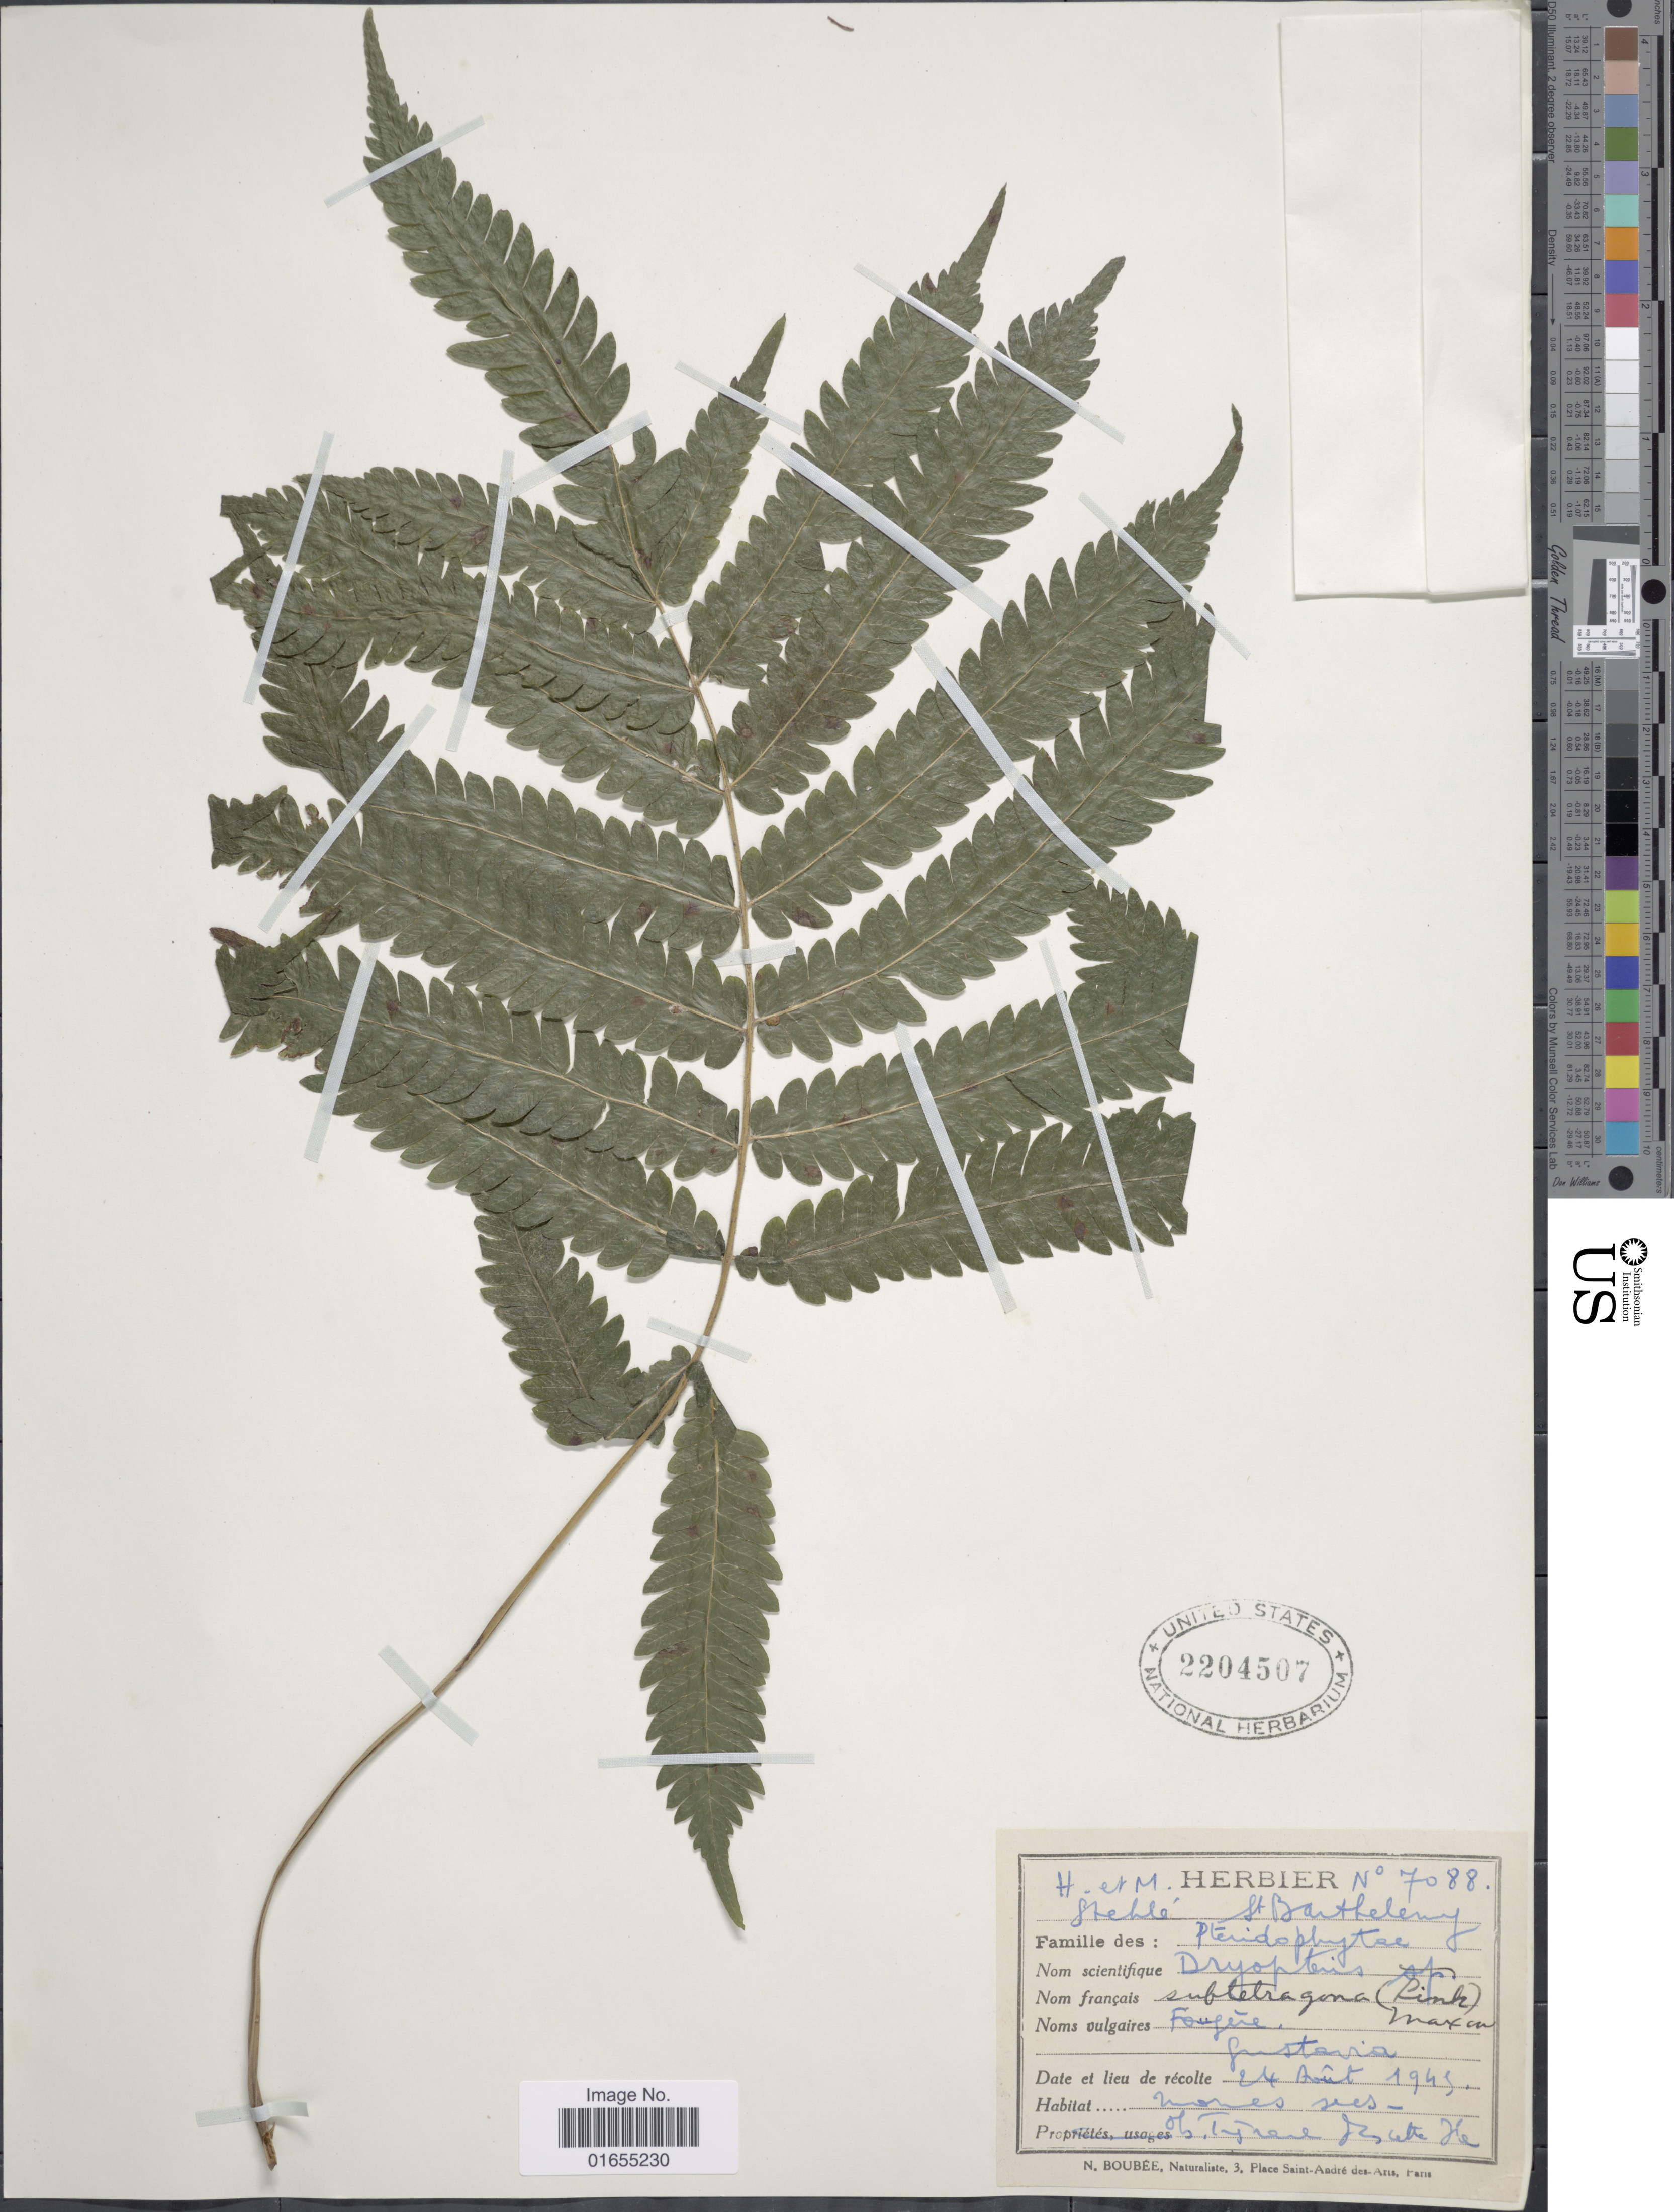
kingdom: Plantae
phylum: Tracheophyta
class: Polypodiopsida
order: Polypodiales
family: Thelypteridaceae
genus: Goniopteris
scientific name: Goniopteris tetragona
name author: (C. Presl) Sw.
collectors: H. Stehlé & M. Stehlé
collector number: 7088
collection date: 1945-08-24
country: Saint Barthélemy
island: Saint Barthélemy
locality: St. Barthelemy, Gustavia.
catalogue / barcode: US 2204507